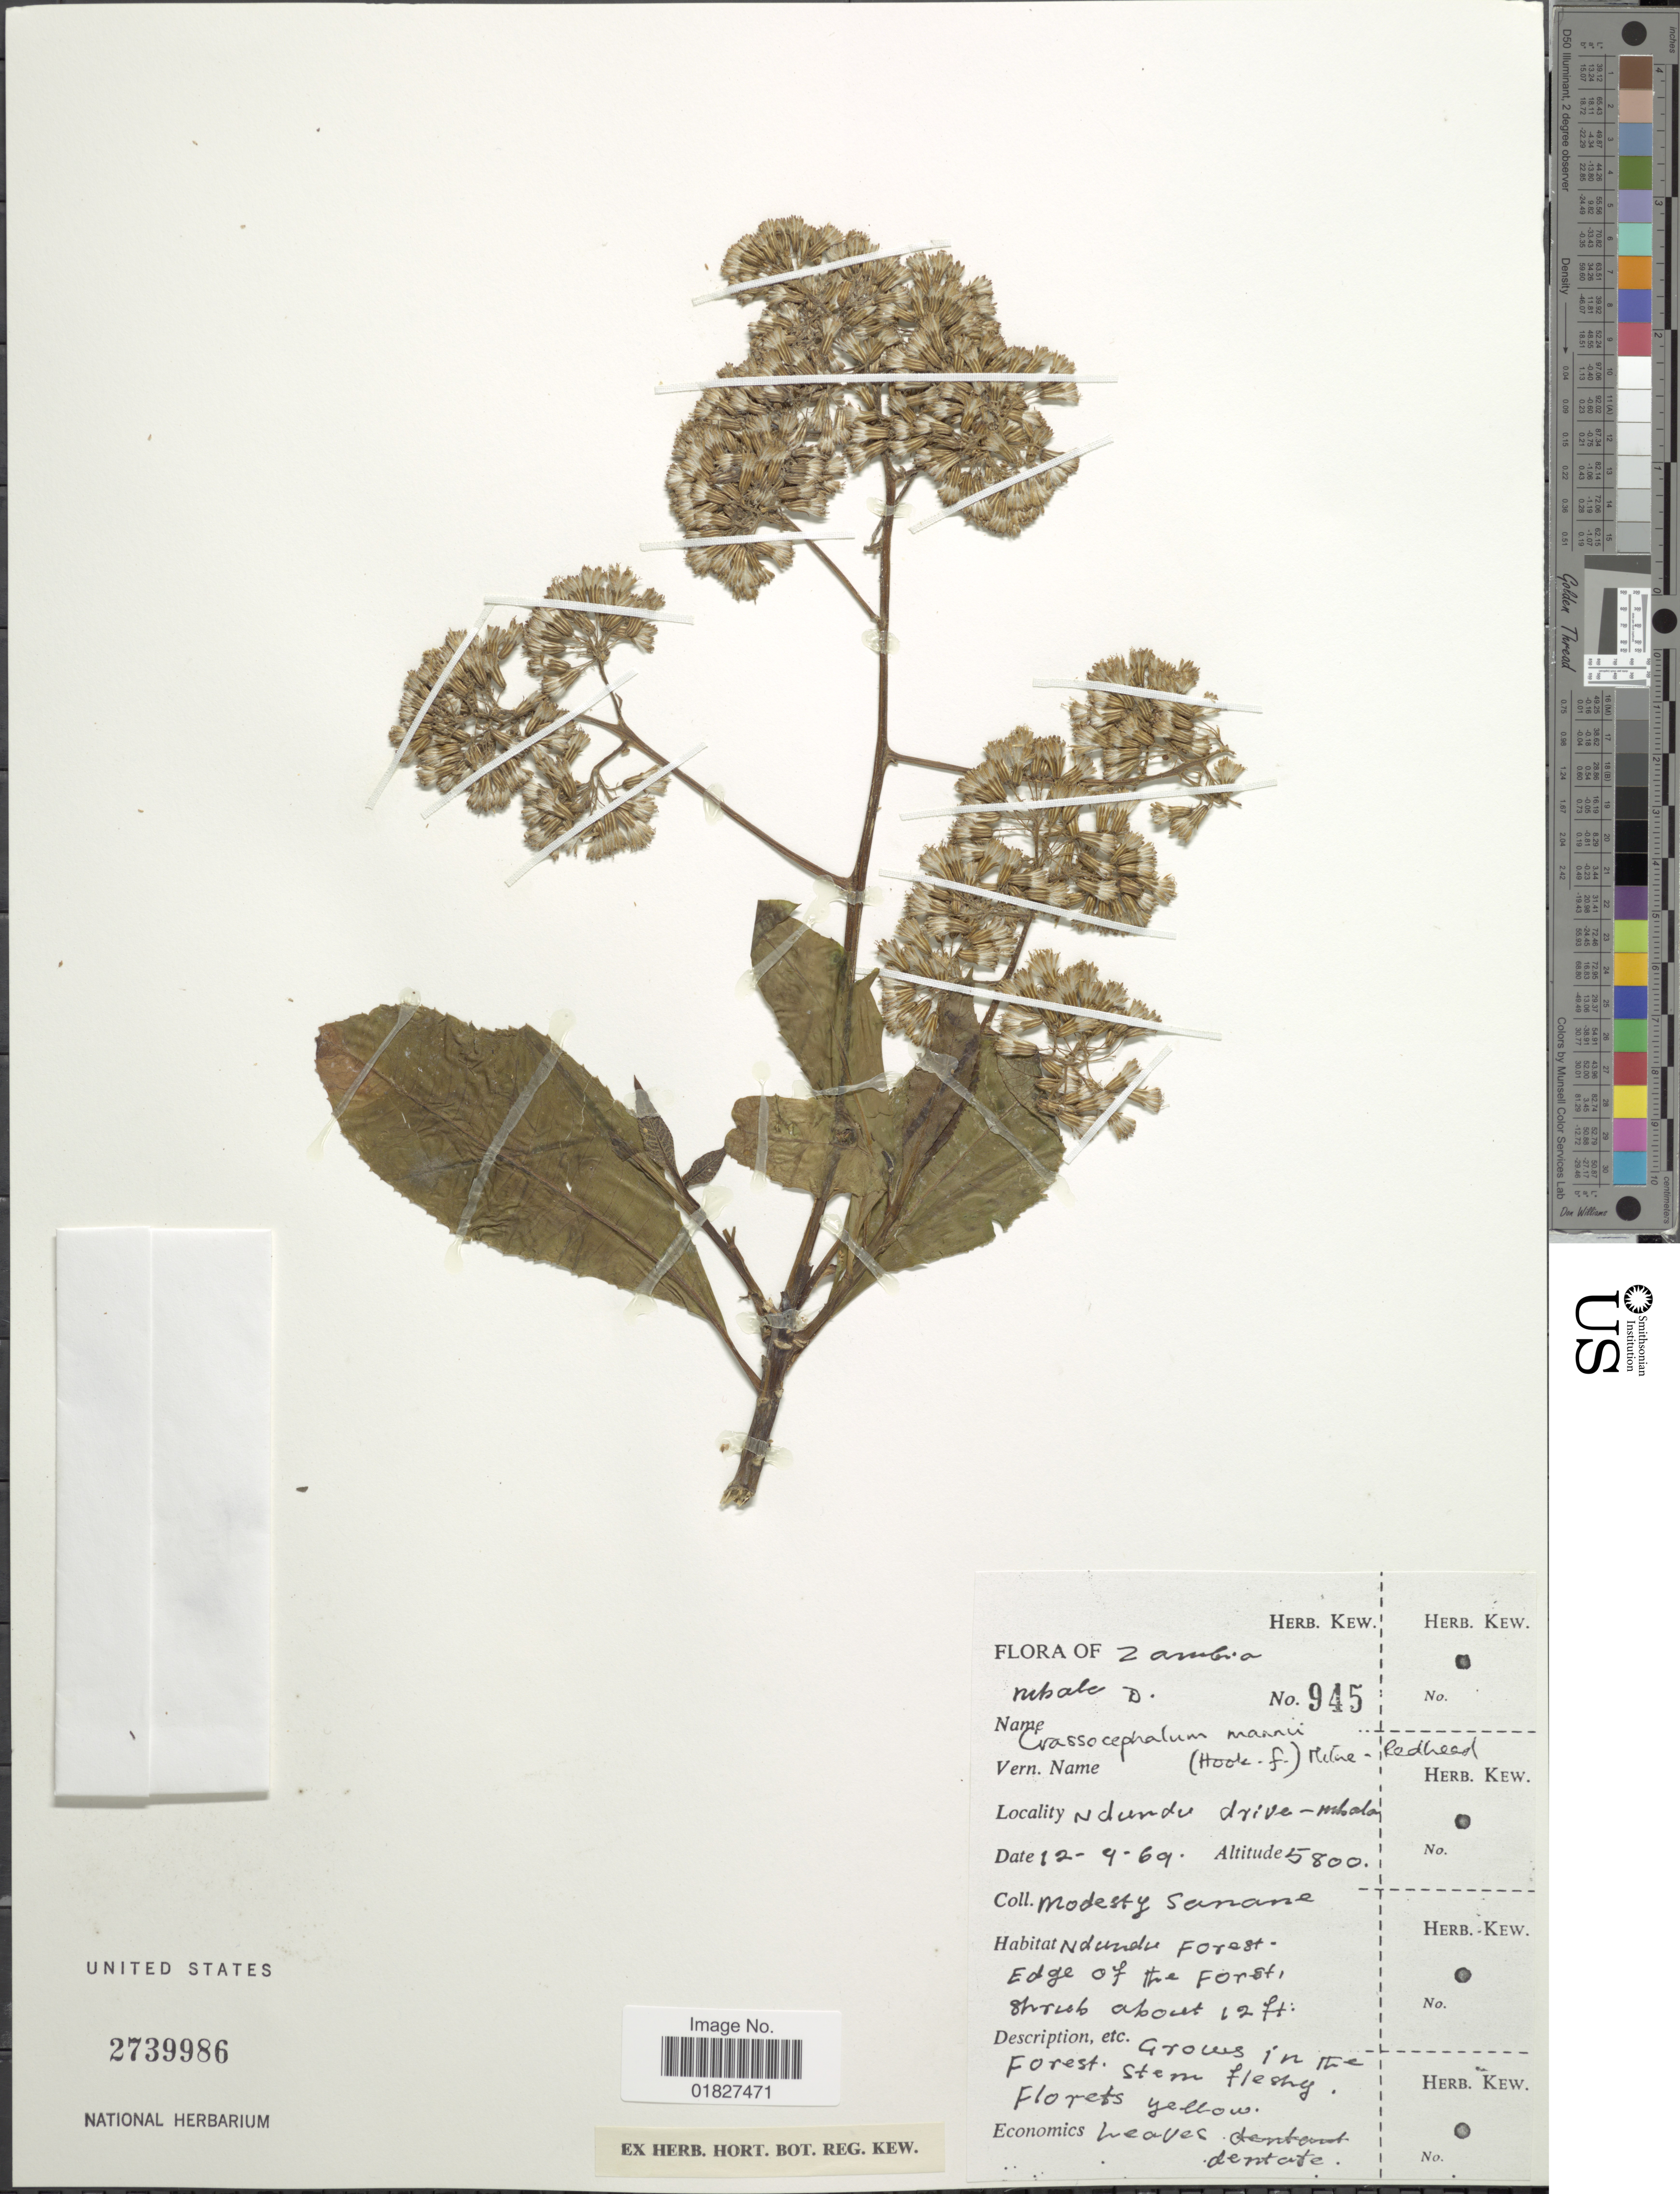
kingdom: Plantae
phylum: Tracheophyta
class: Magnoliopsida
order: Asterales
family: Asteraceae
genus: Crassocephalum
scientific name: Crassocephalum mannii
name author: (Hook. f.) Milne-Redh.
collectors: M. Sanane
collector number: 945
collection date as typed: Transcribed d/m/y: 12/4/69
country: Zambia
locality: Ndundu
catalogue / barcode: US 2739986